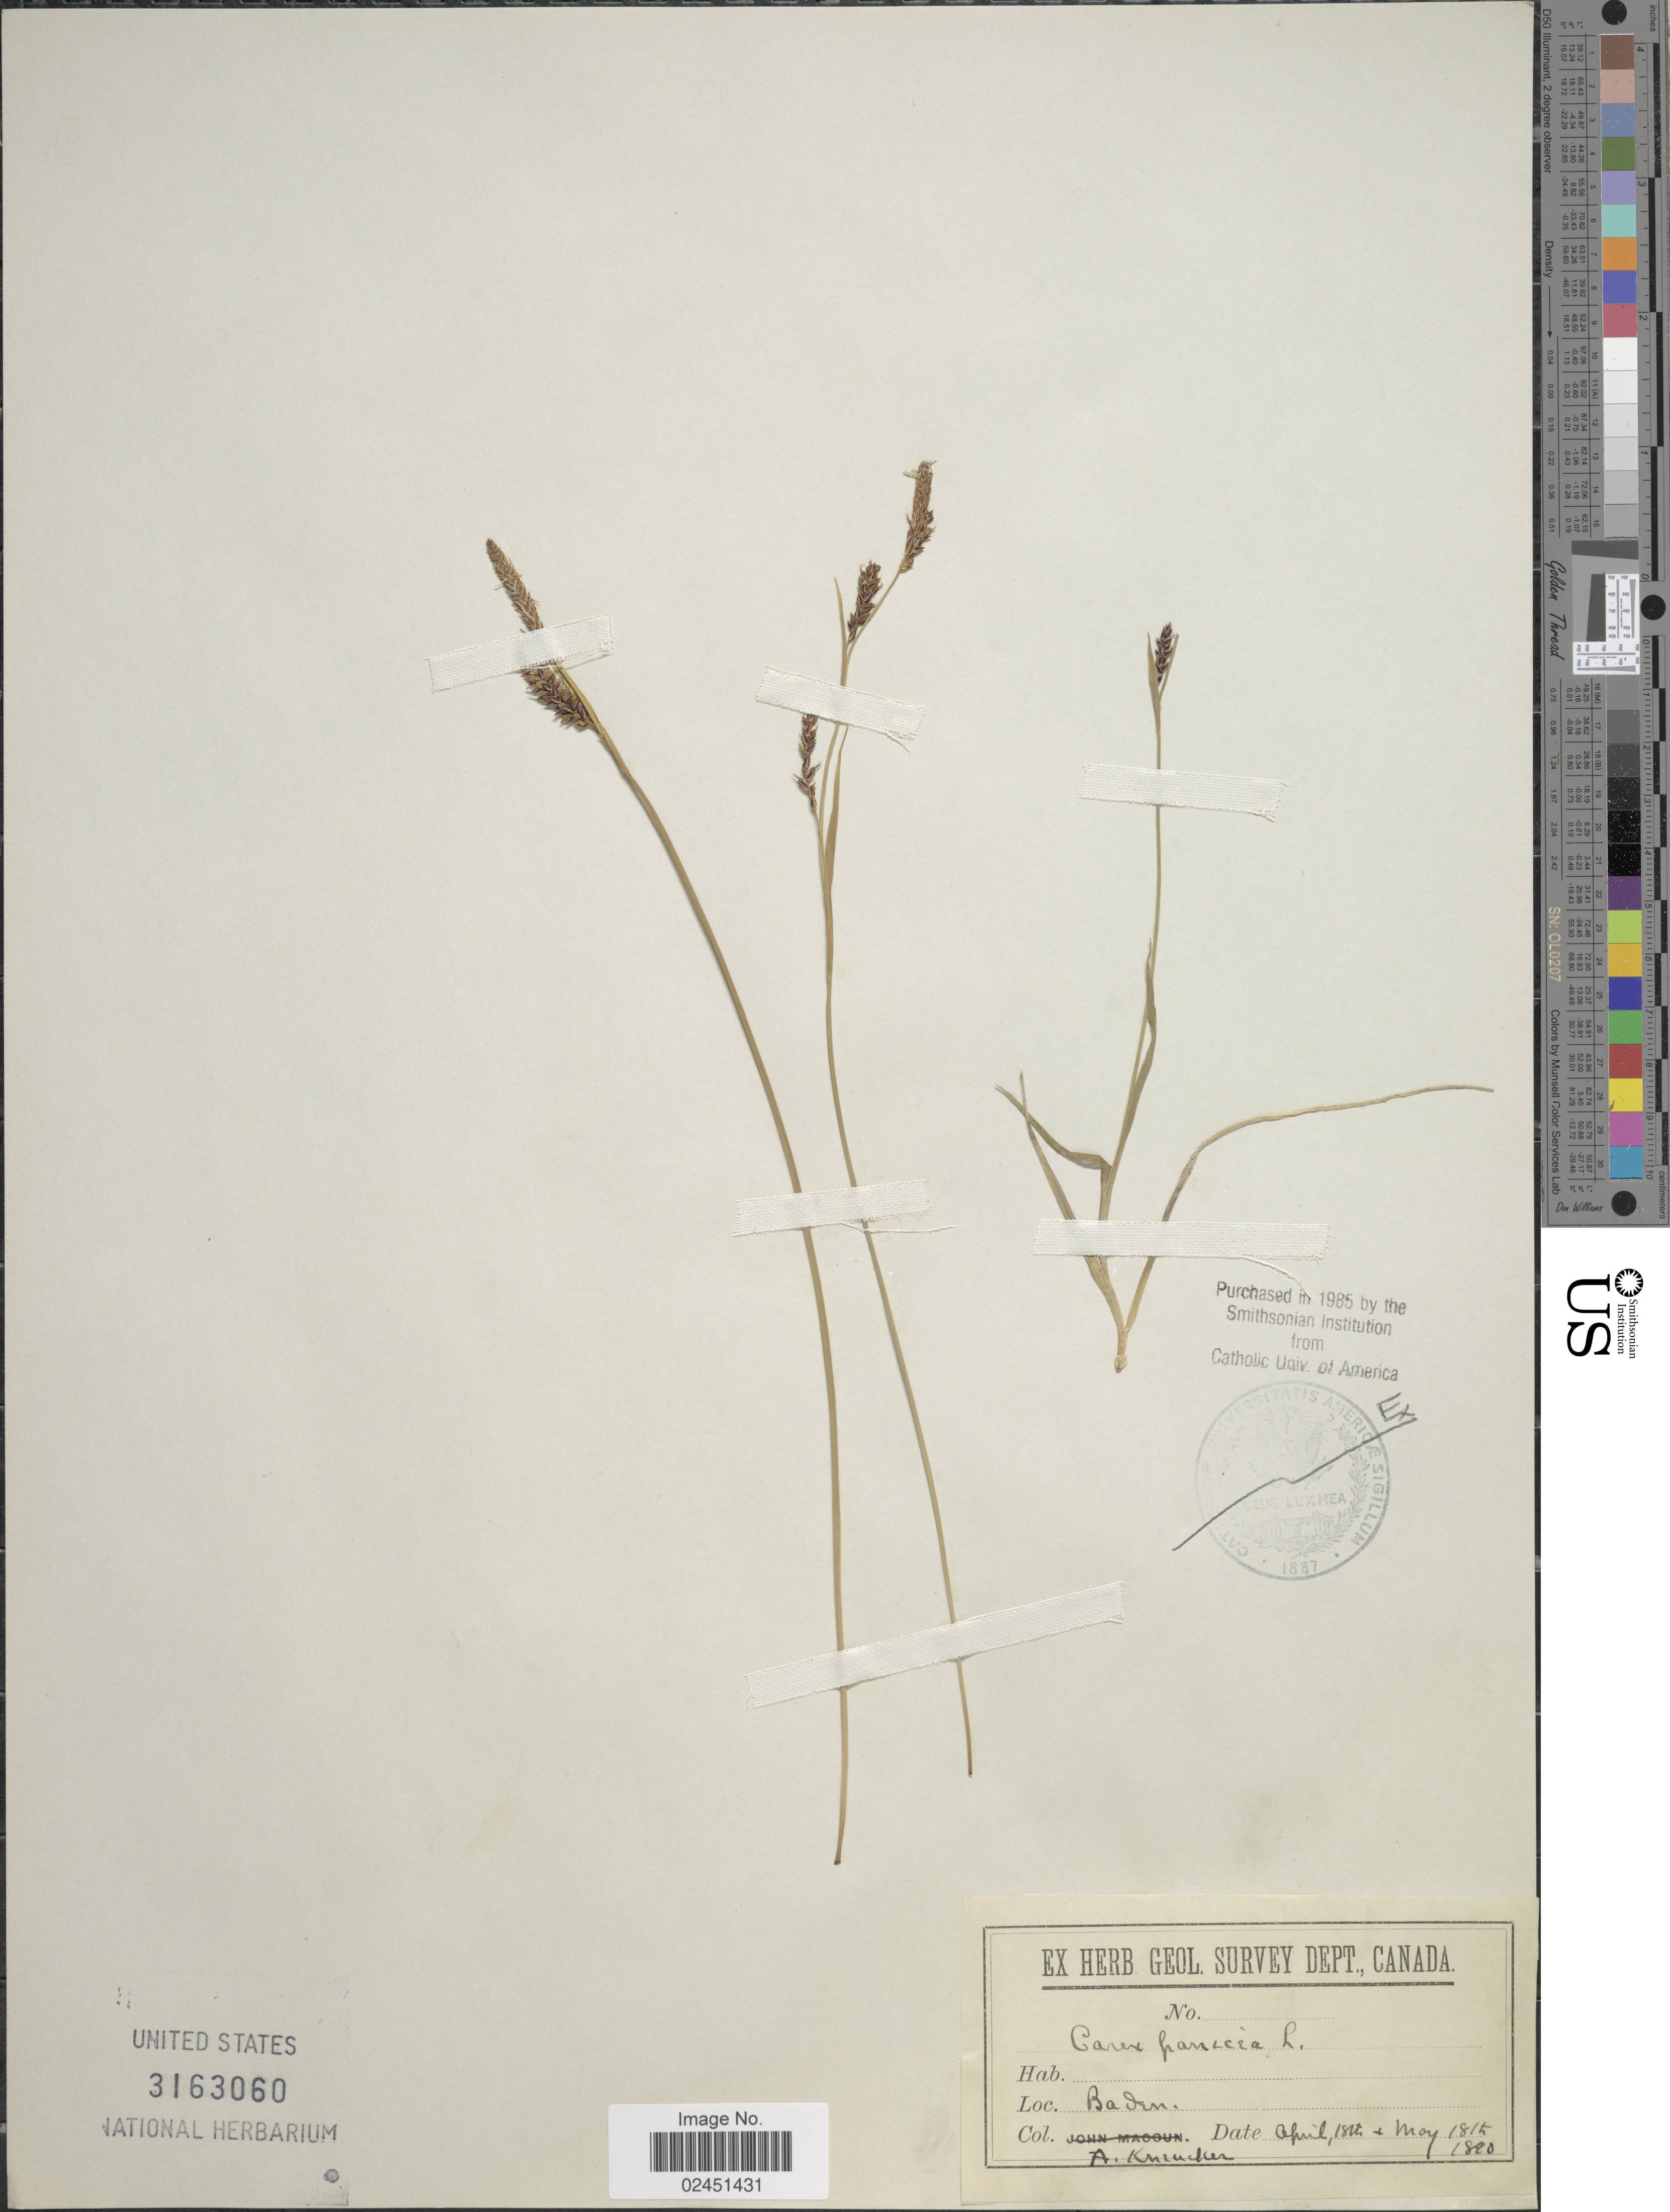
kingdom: Plantae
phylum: Tracheophyta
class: Liliopsida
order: Poales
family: Cyperaceae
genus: Carex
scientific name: Carex panicea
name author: L.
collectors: A. Kneucker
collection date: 1890-04-18/1890-05-18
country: Germany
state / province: Baden-Württemberg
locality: Baden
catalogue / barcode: US 3163060